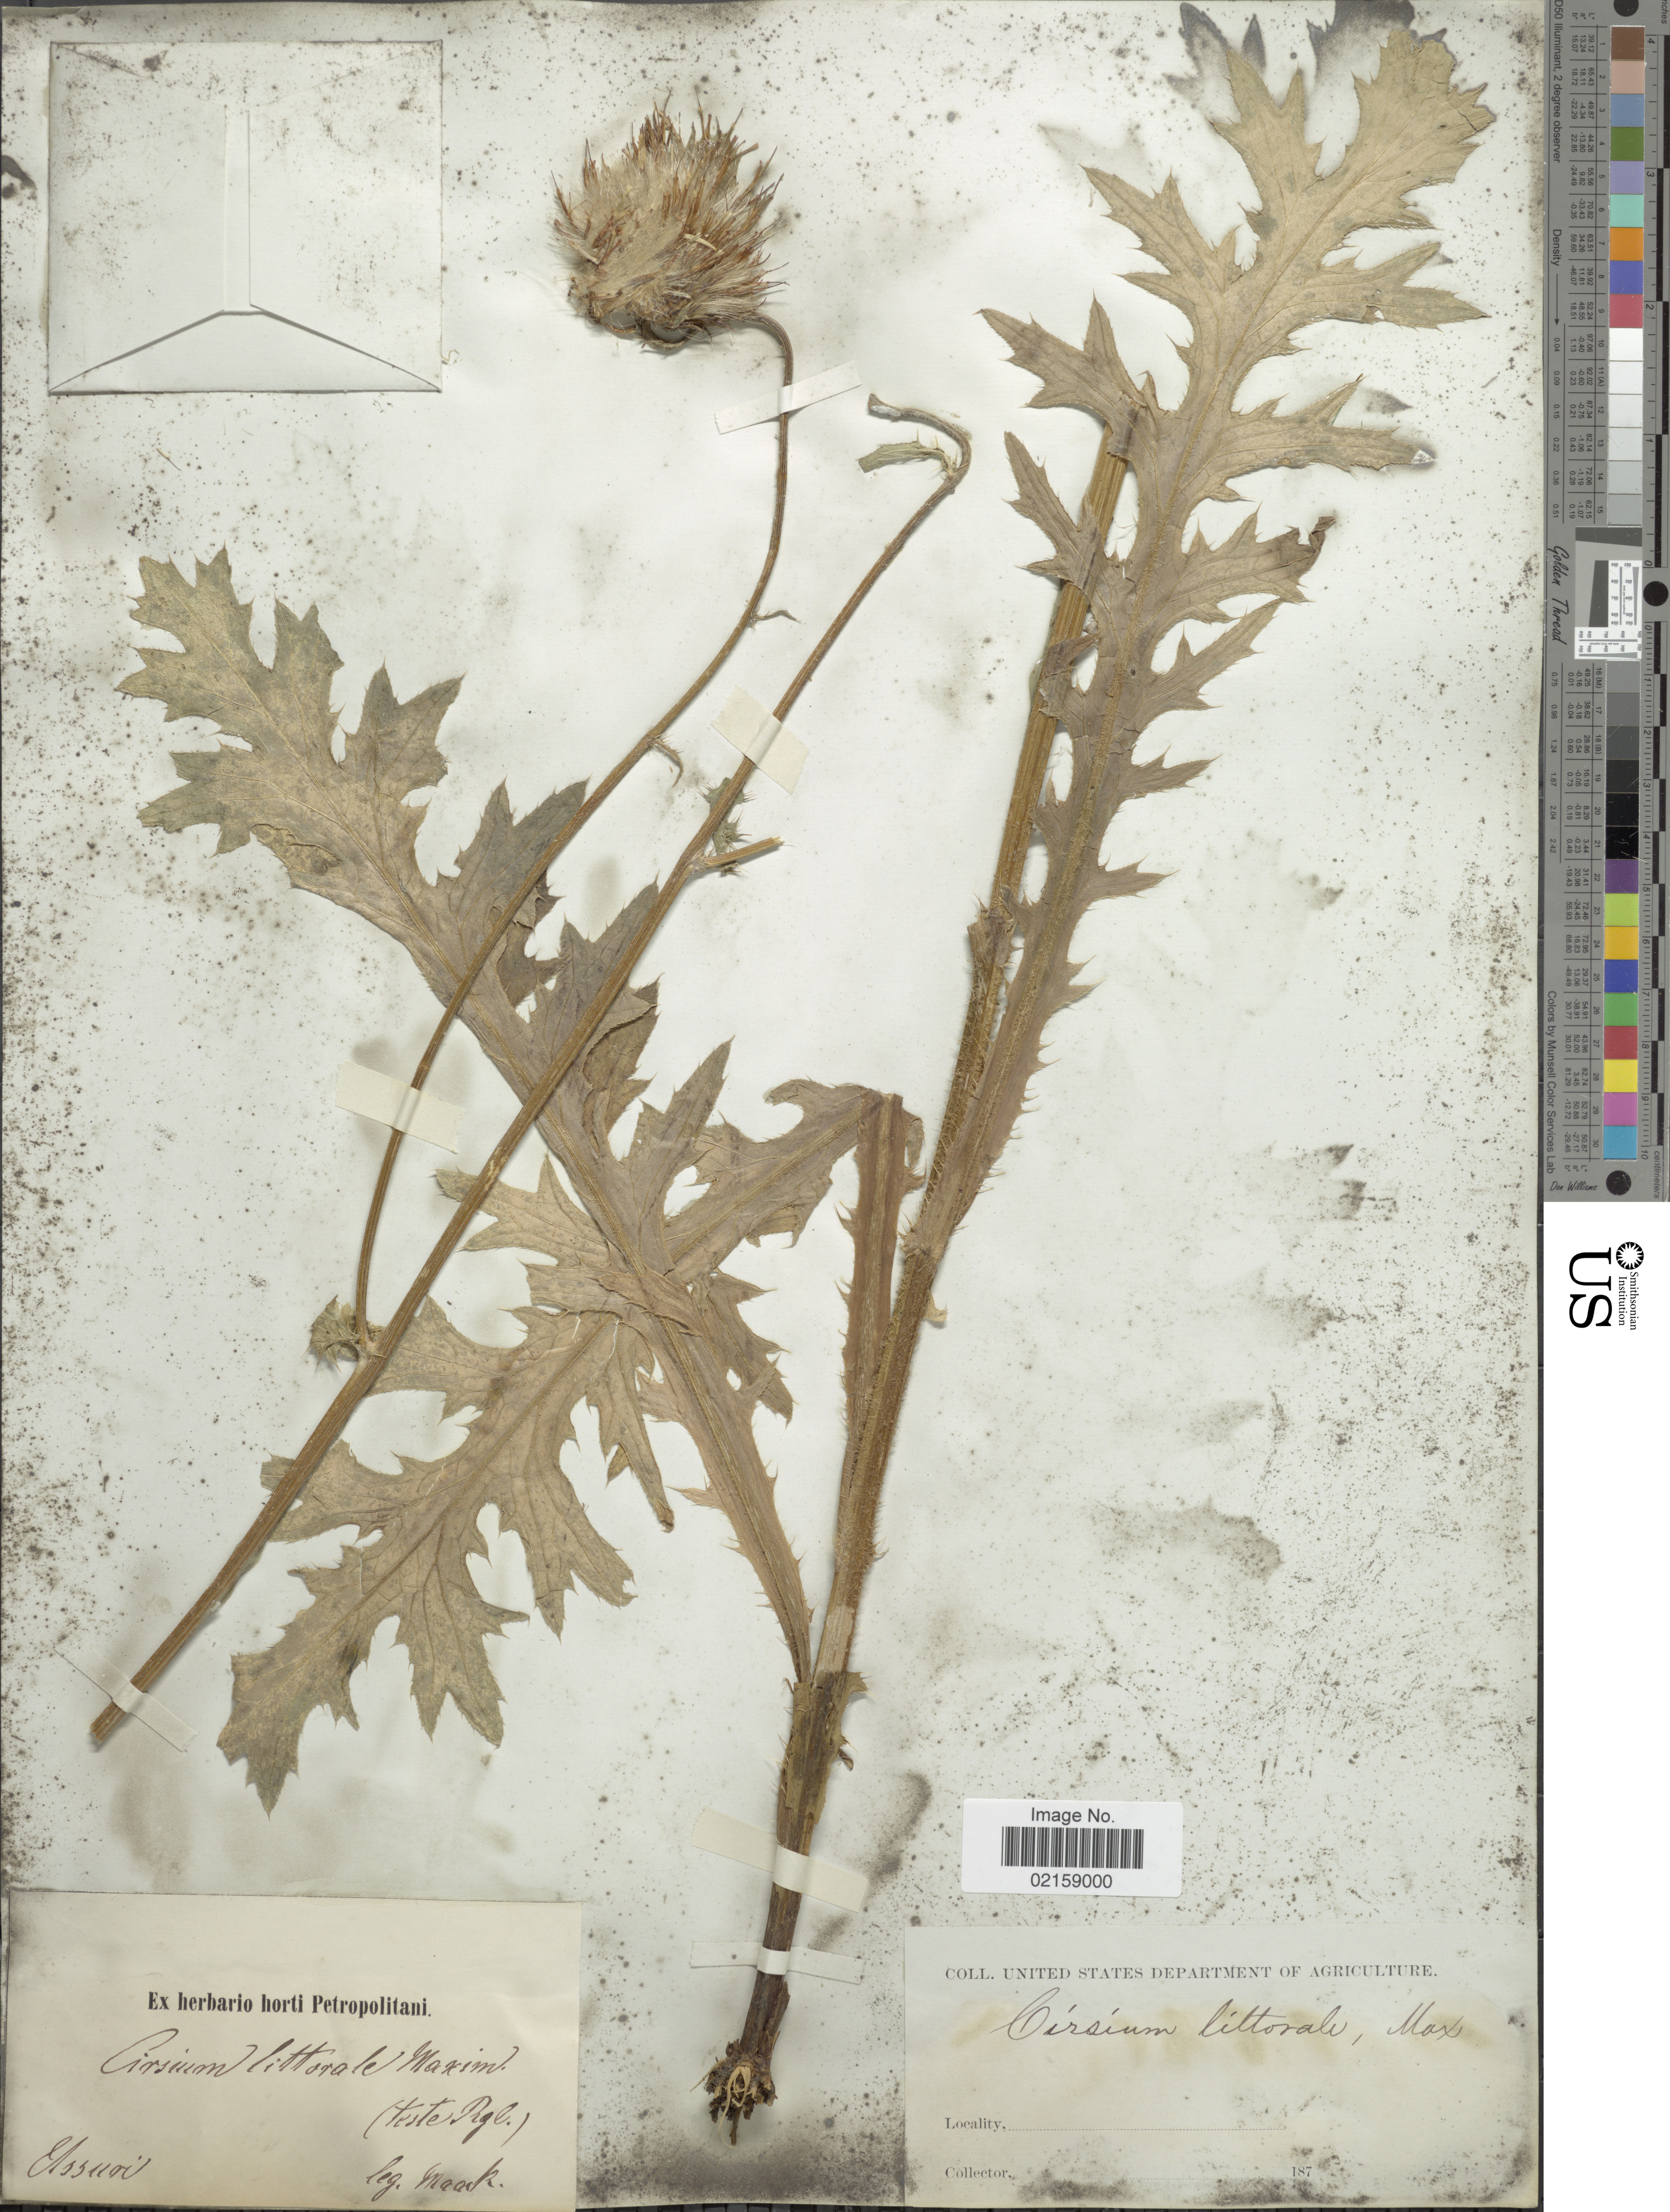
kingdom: Plantae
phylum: Tracheophyta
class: Magnoliopsida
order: Asterales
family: Asteraceae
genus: Cirsium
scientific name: Cirsium schantarense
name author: Trautv. & C.A. Mey.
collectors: R. K. Maack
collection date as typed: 187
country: Russian Federation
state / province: Khabarovsk/Primorsky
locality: Ussuri